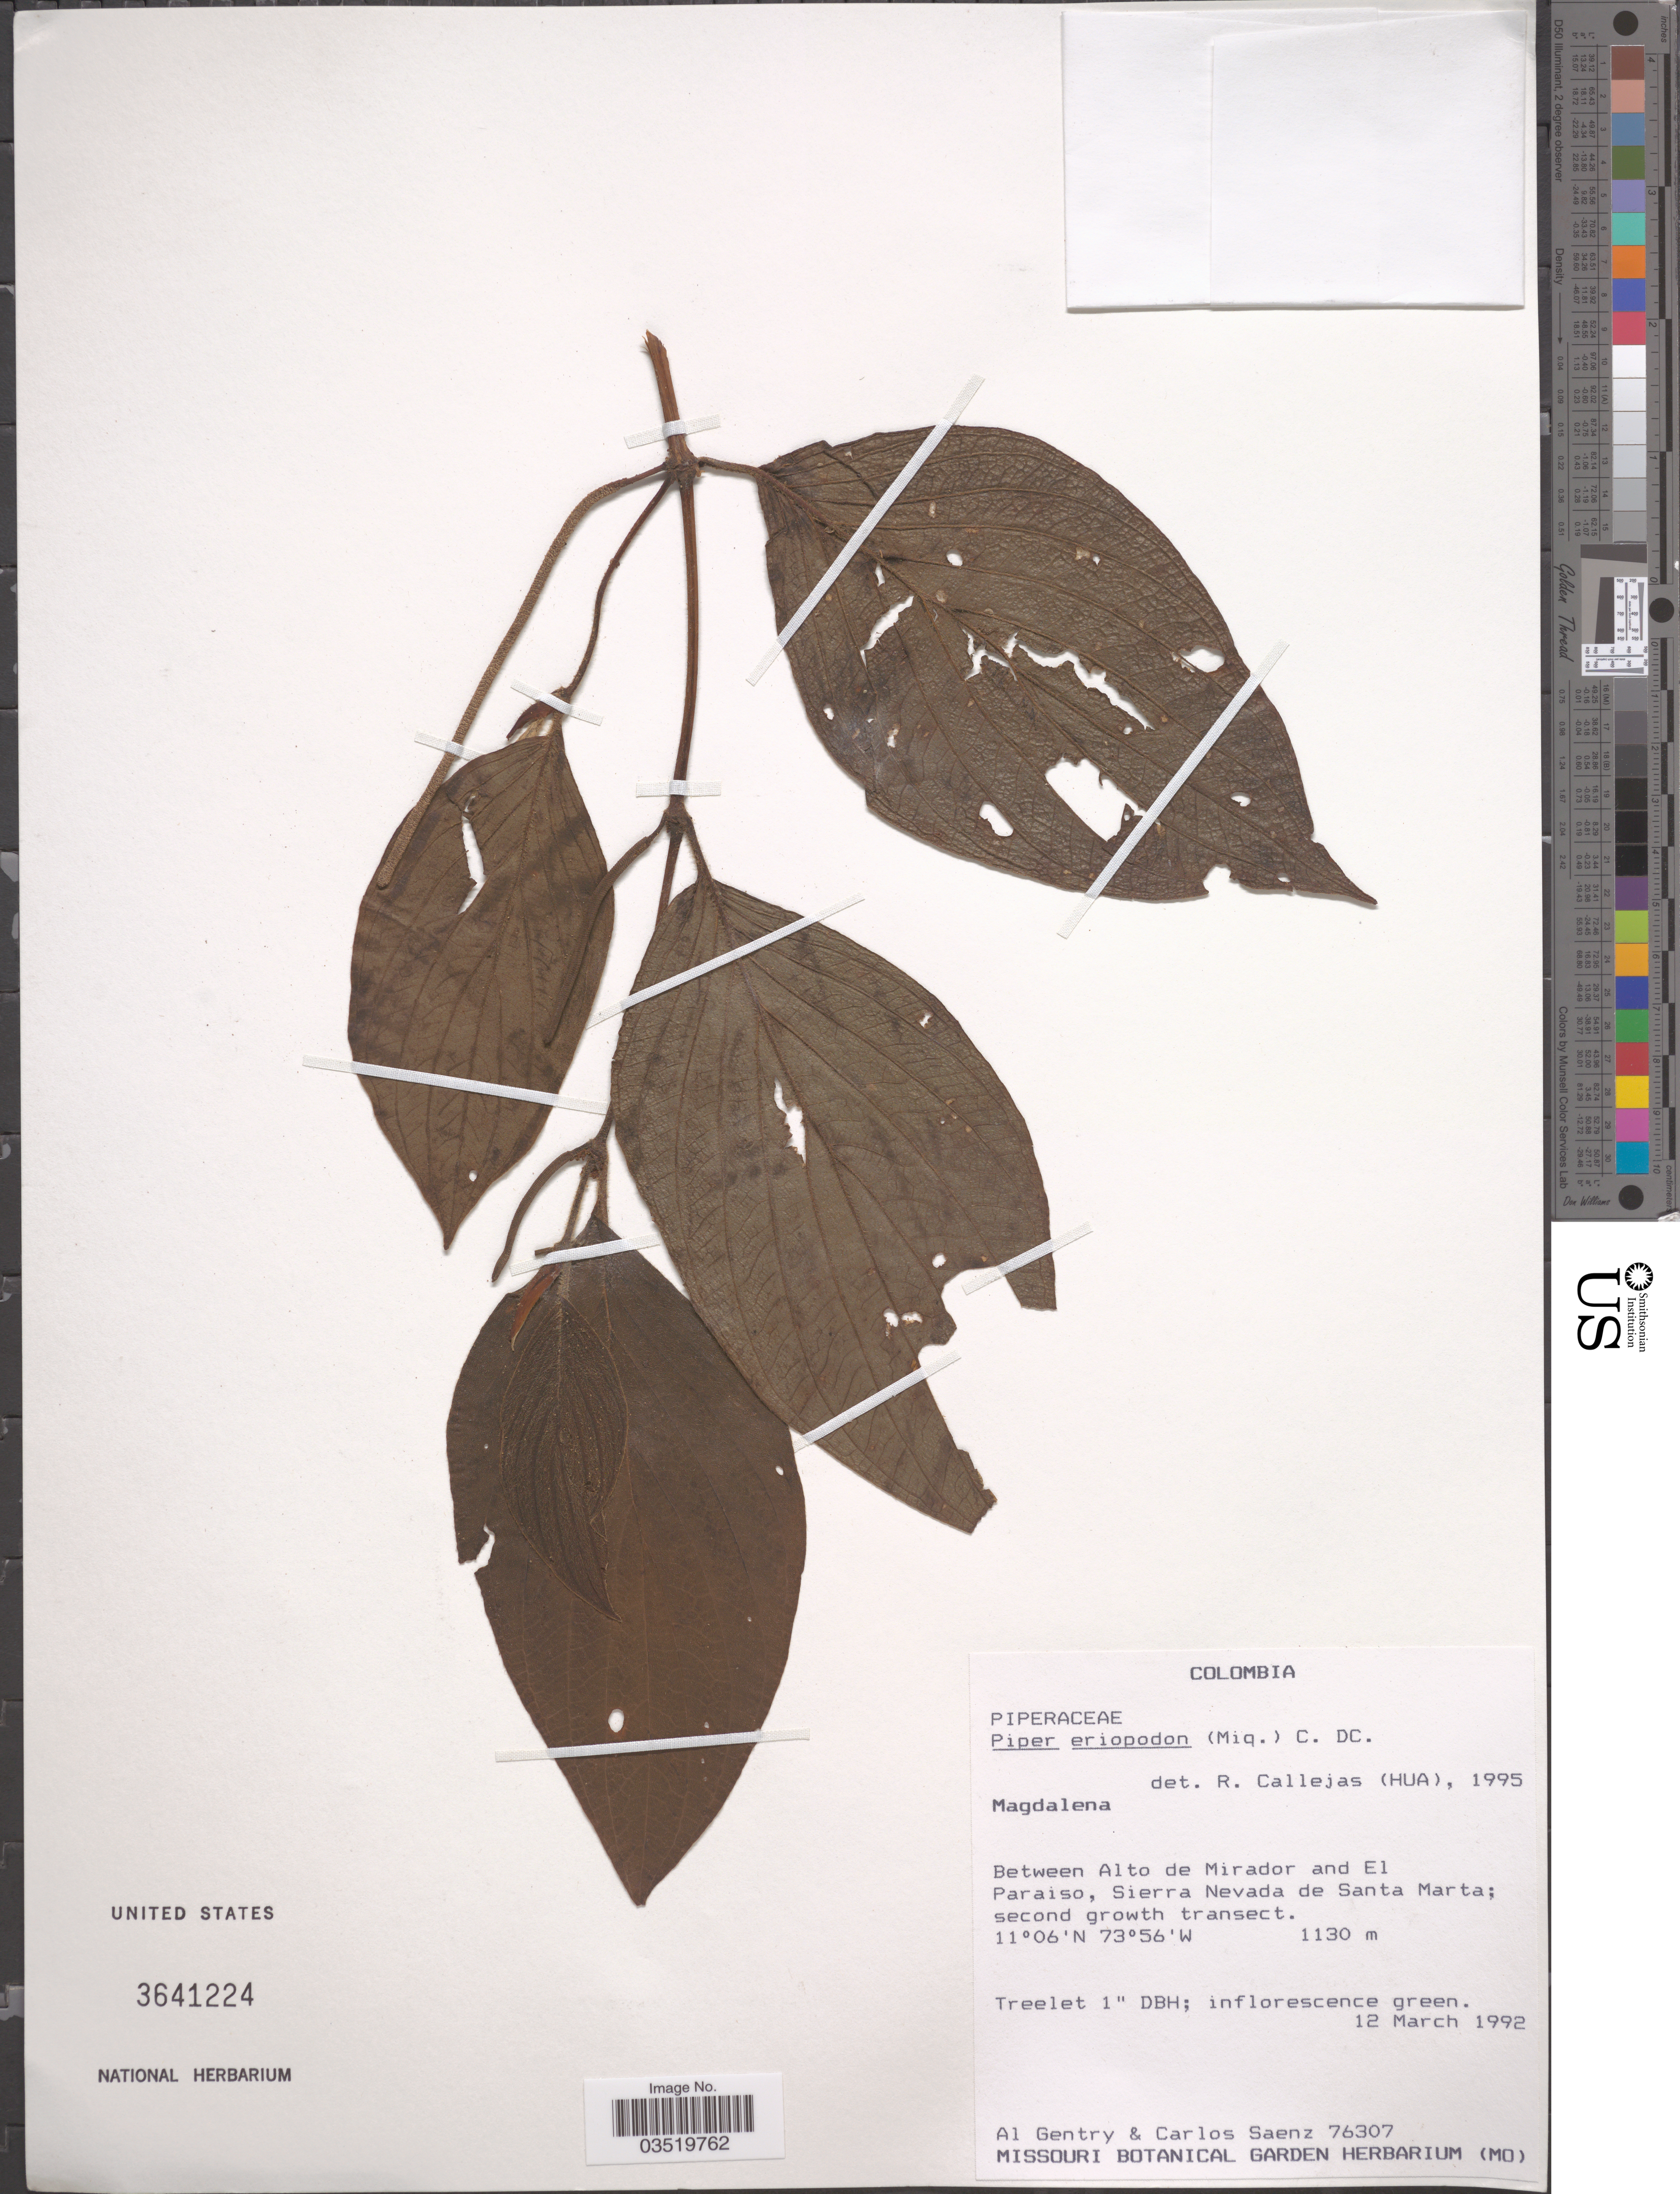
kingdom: Plantae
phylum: Tracheophyta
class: Magnoliopsida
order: Piperales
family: Piperaceae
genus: Piper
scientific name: Piper eriopodon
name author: C. DC.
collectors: A. H. Gentry & C. Saenz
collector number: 76307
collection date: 1992-03-12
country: Colombia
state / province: Magdalena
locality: Between Alto de Mirador and El Paraiso, Sierra Nevada de Santa Marta.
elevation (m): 1130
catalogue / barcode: US 3641224